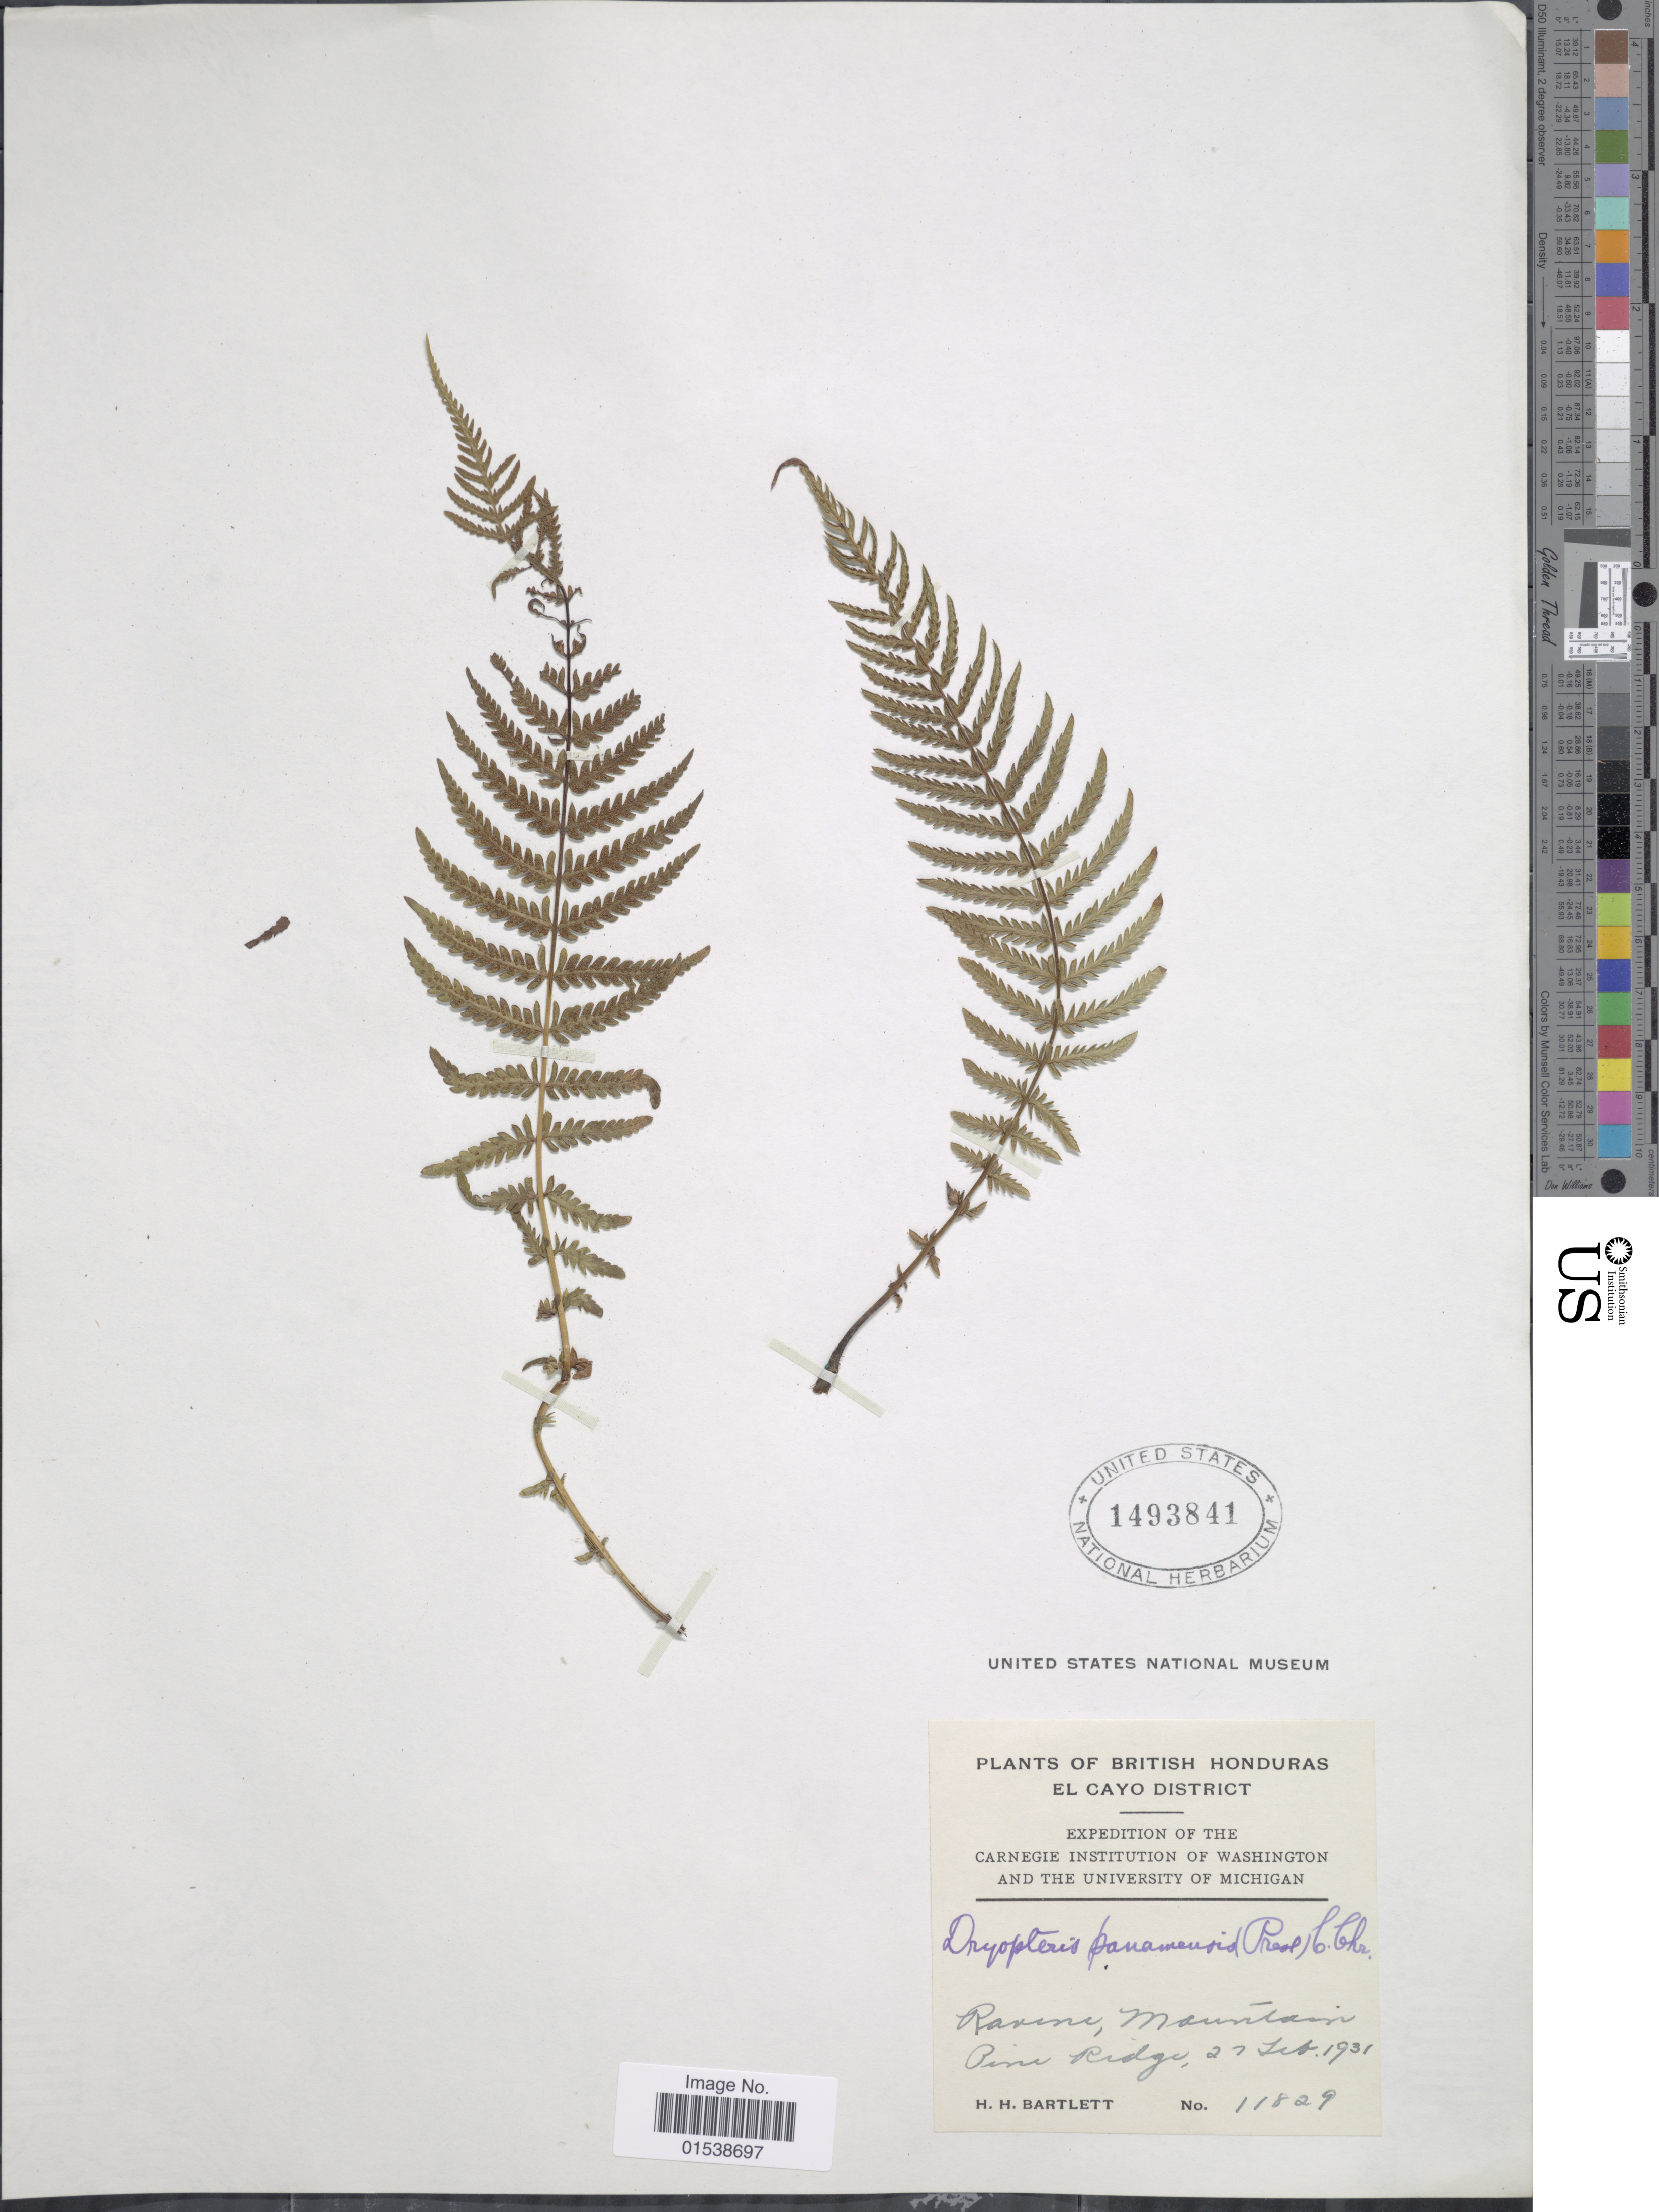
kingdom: Plantae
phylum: Tracheophyta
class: Polypodiopsida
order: Polypodiales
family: Thelypteridaceae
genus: Amauropelta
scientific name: Amauropelta resinifera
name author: (Desv.) Pic. Serm.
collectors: H. H. Bartlett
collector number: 11829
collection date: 1931-02-27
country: Belize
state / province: Cayo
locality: British Honduras, El Cayo District, ravine, Mountain pine ridge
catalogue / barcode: US 1493841